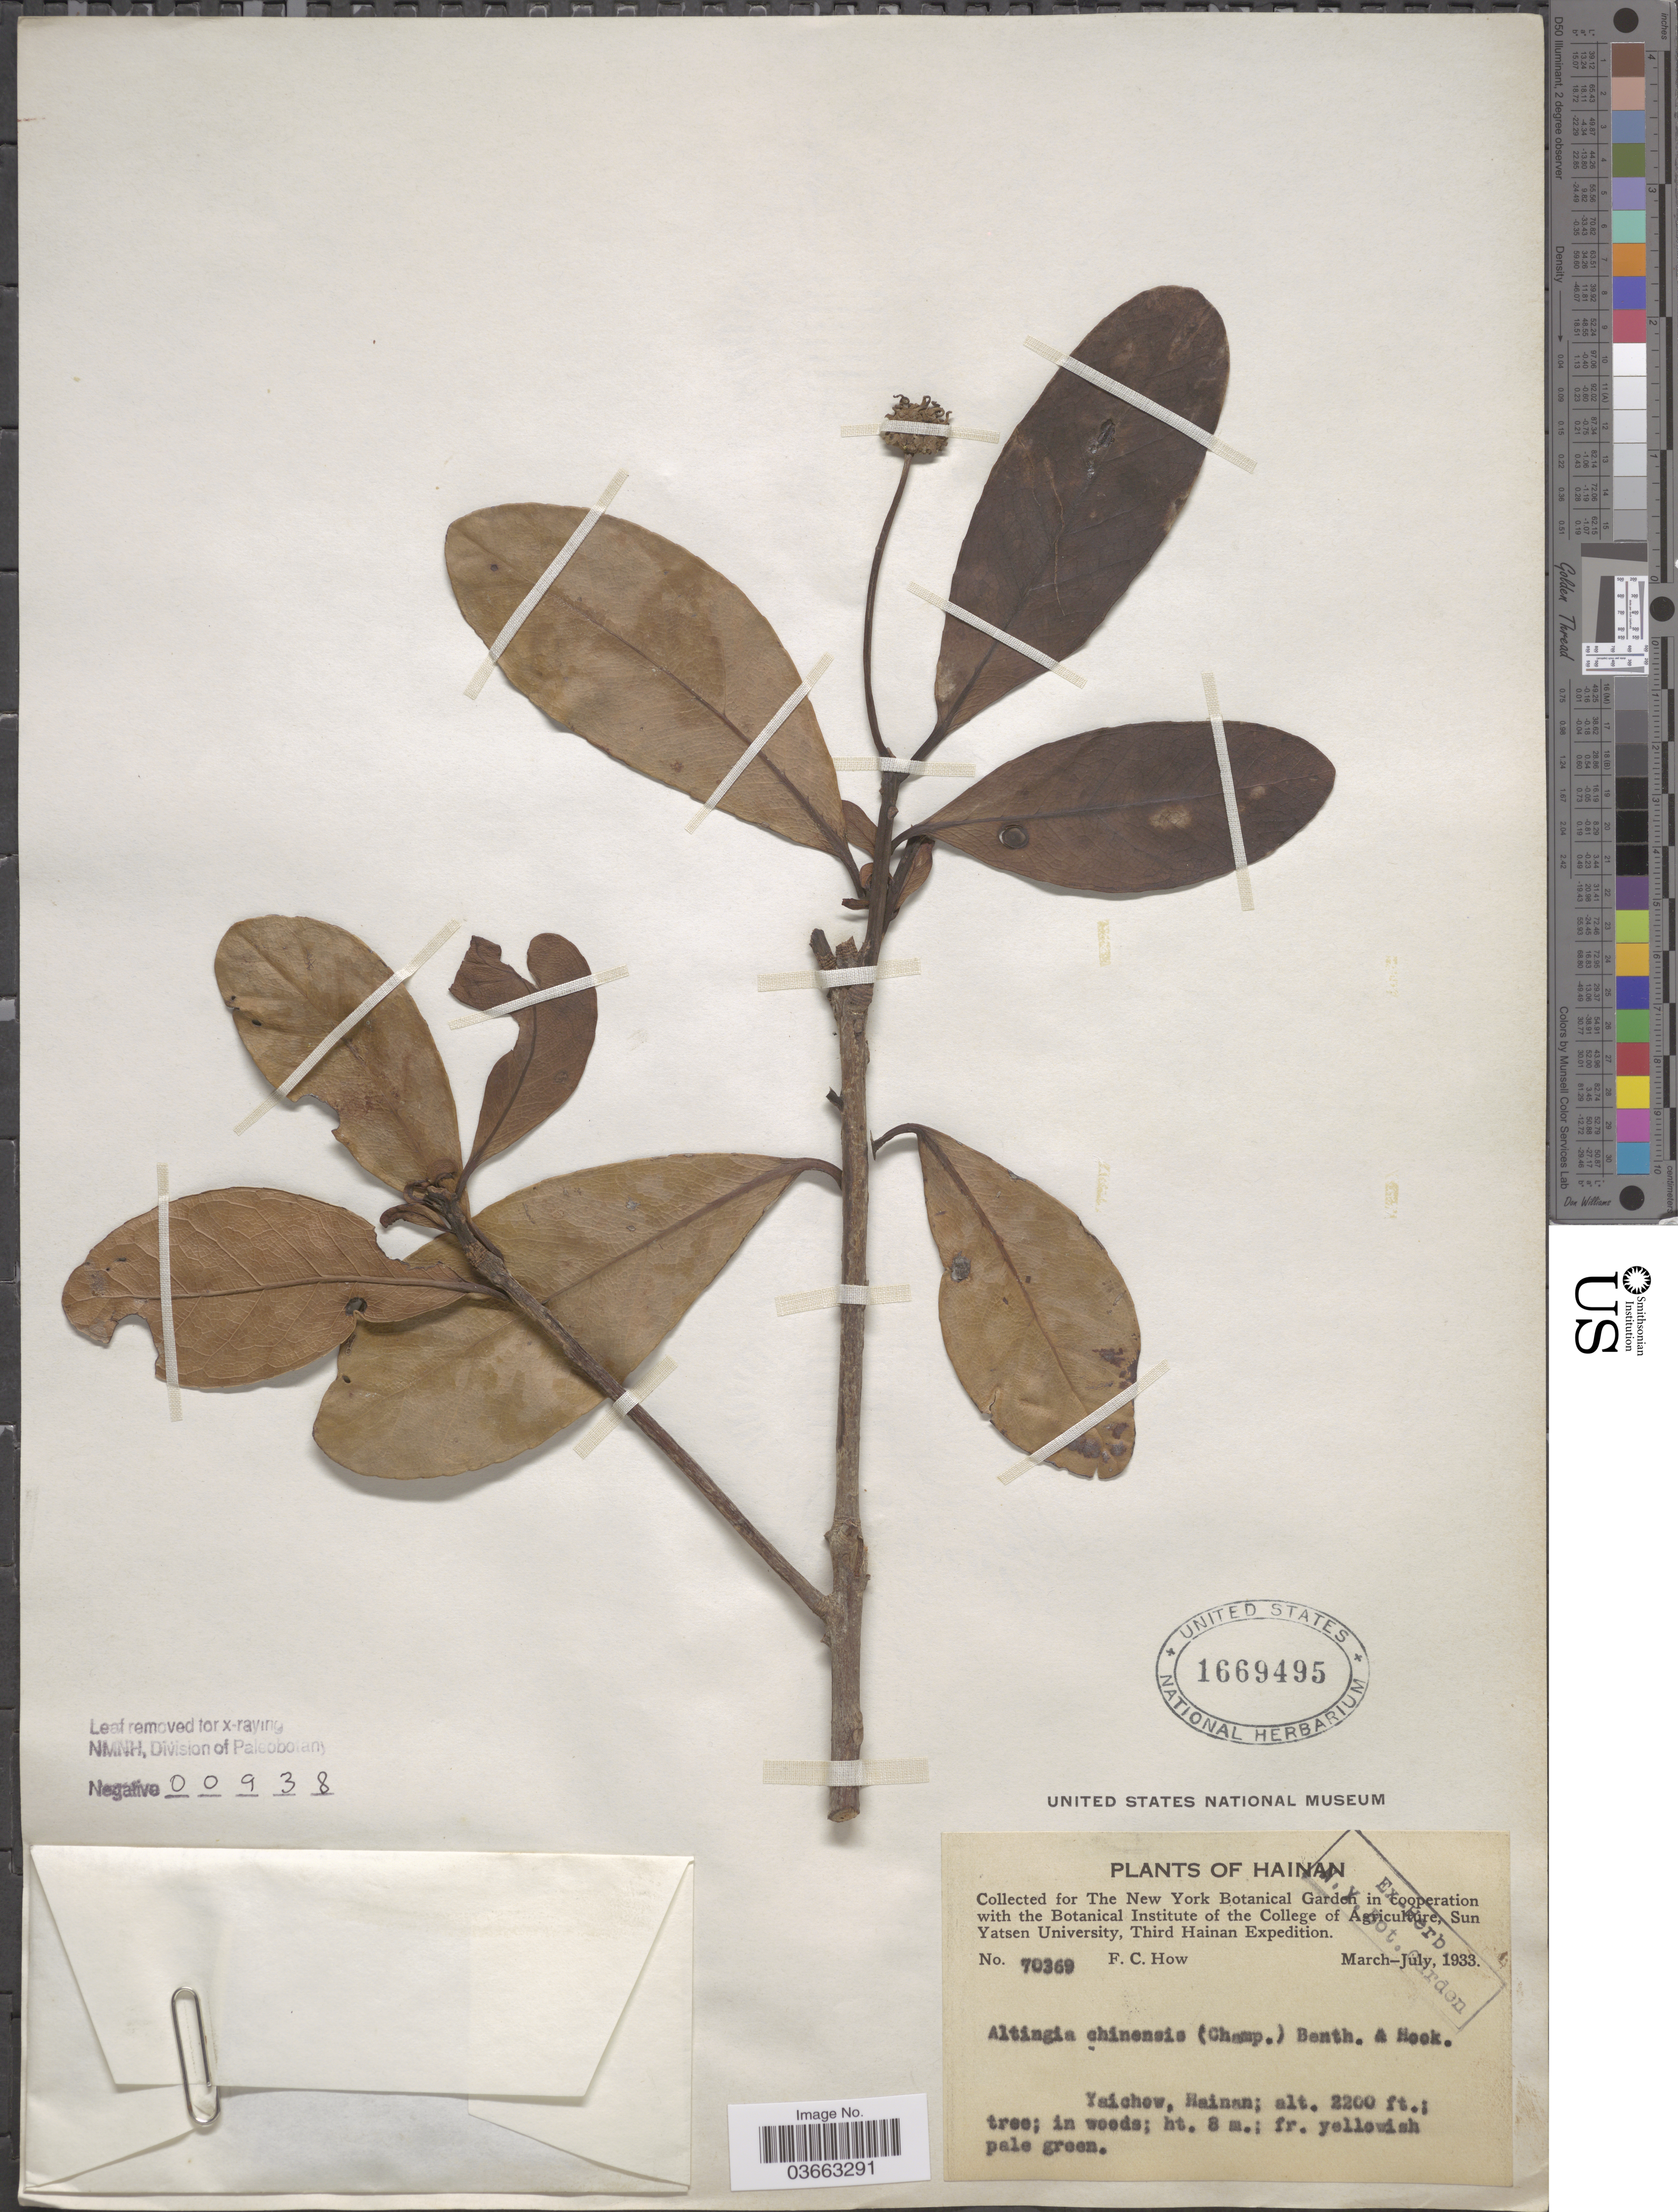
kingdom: Plantae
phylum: Tracheophyta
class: Magnoliopsida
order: Saxifragales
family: Altingiaceae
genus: Altingia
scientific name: Altingia obovata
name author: Merr. & Chun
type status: Isotype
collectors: F. C. How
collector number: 70369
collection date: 1933-03/1933-07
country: China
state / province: Hainan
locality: Yaichow.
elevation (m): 671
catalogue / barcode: US 1669495